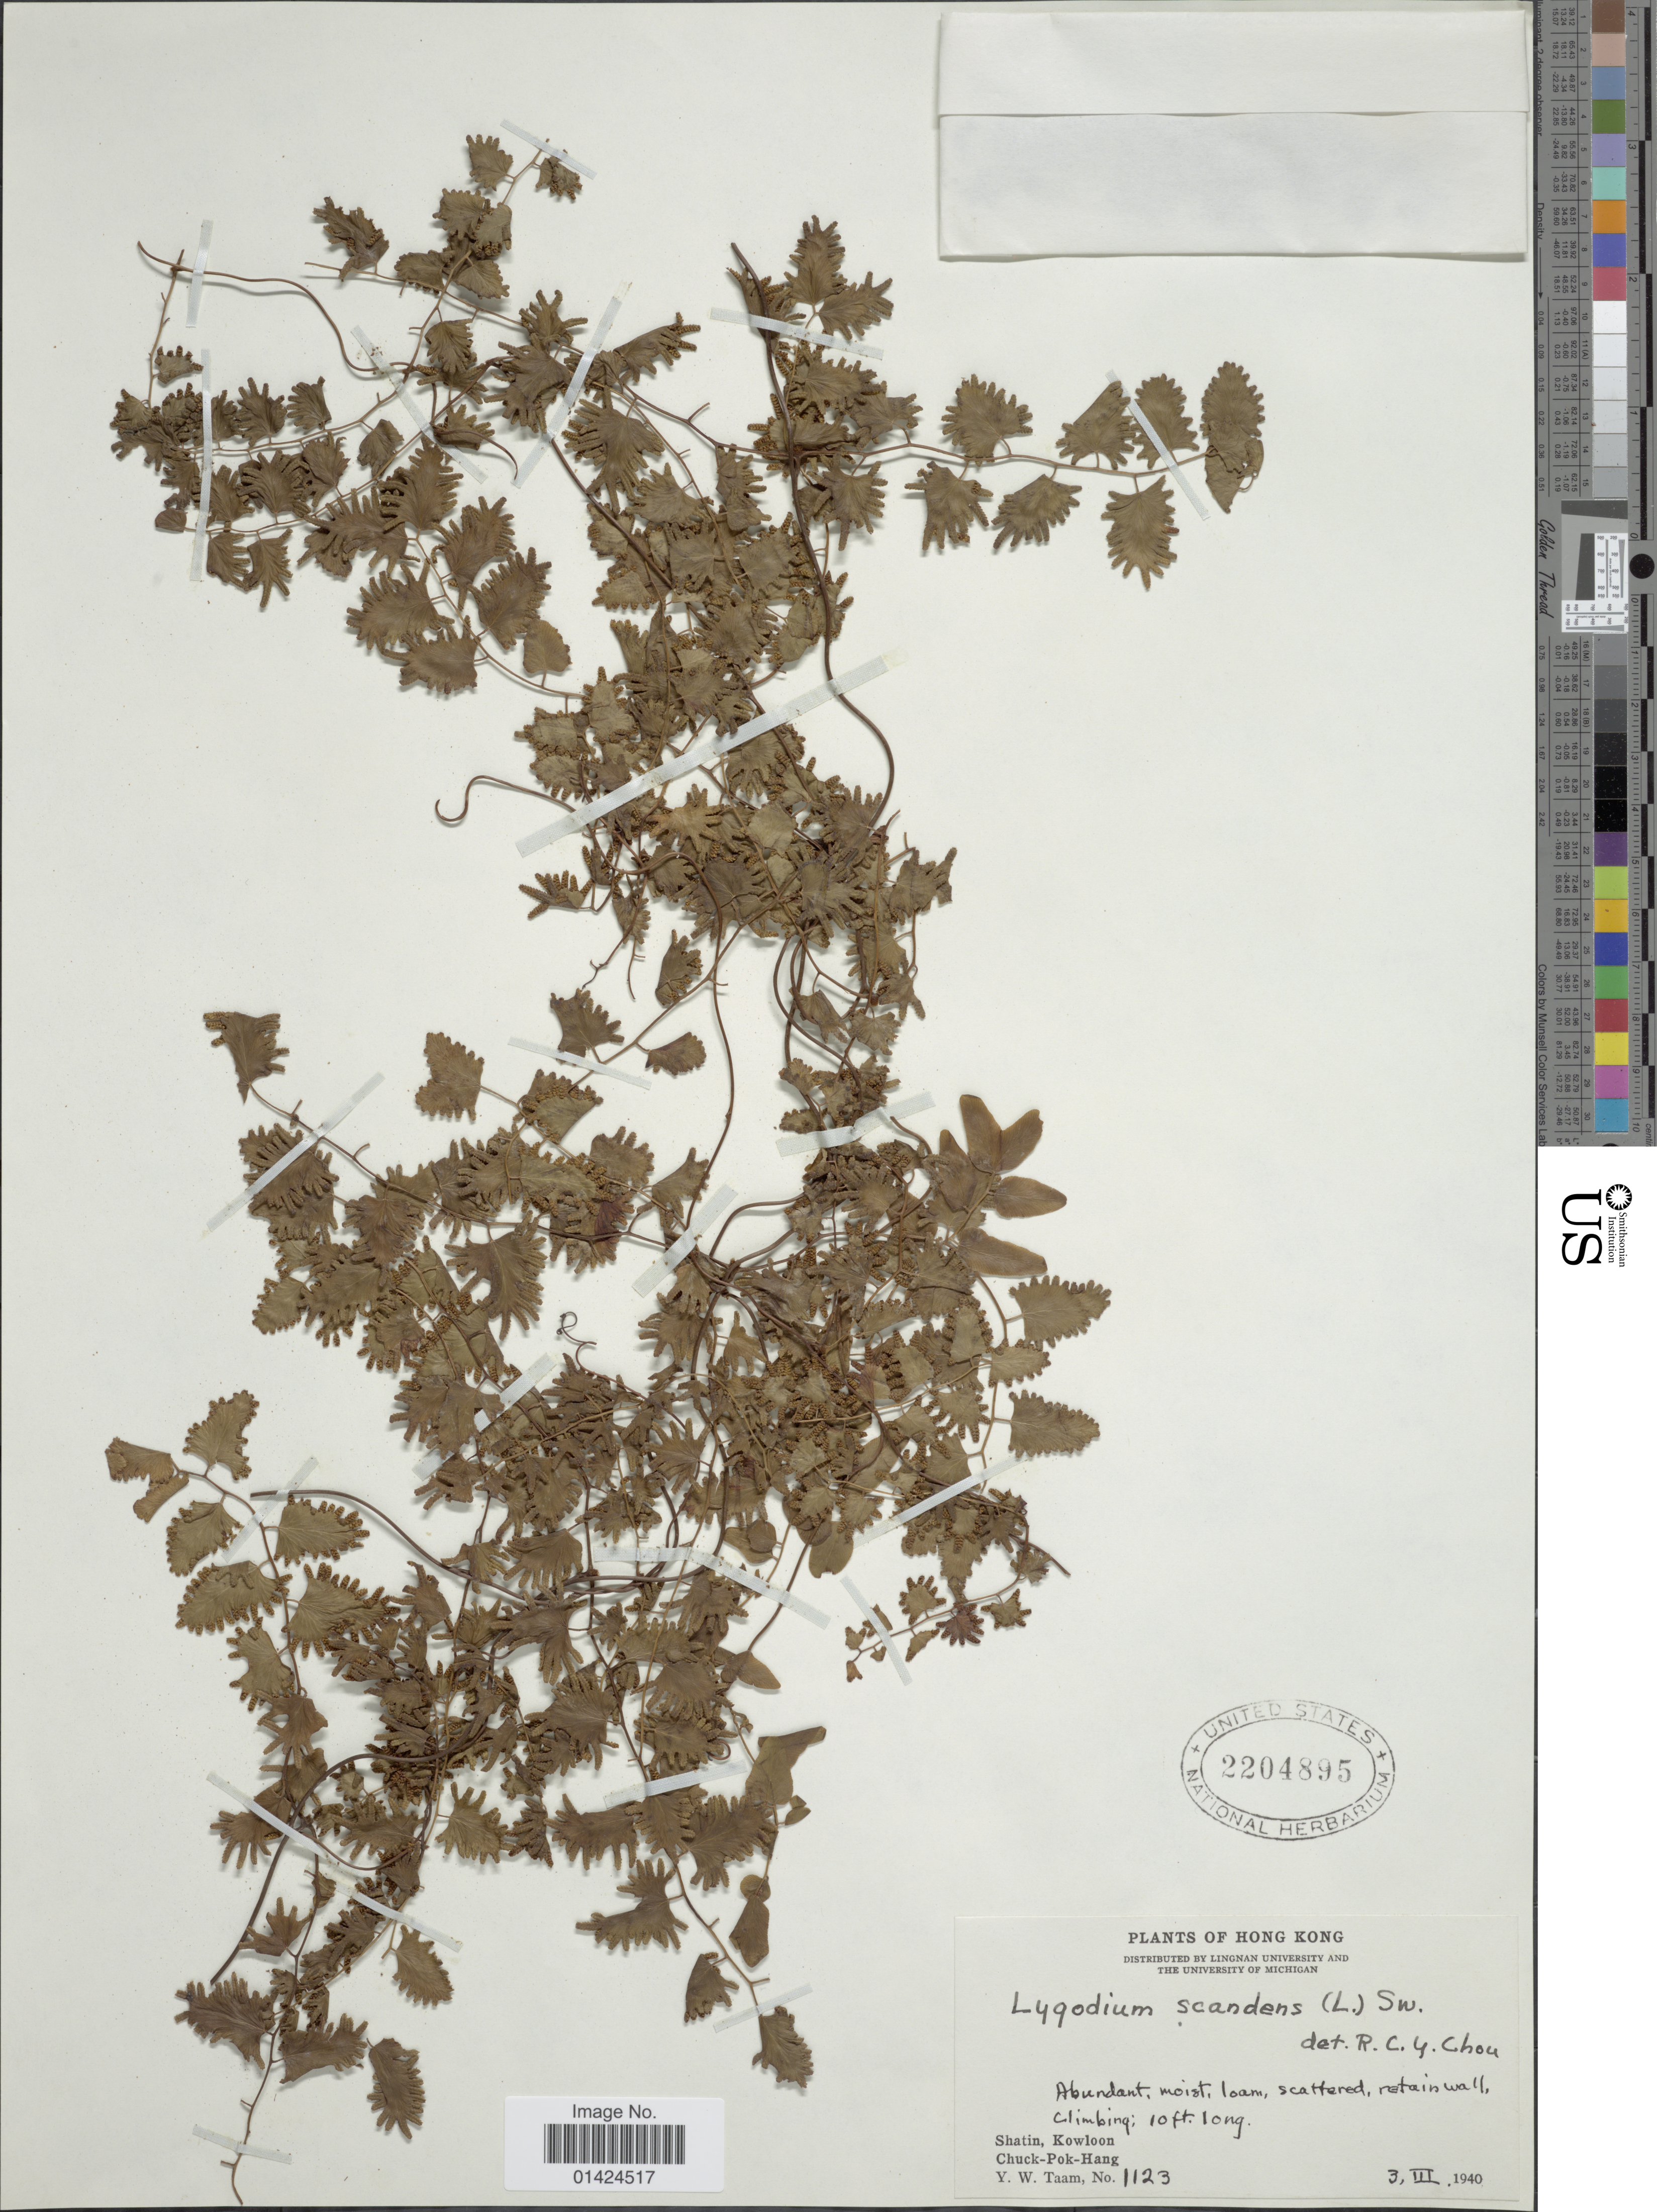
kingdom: Plantae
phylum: Tracheophyta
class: Polypodiopsida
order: Schizaeales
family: Lygodiaceae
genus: Lygodium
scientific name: Lygodium microphyllum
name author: (Cav.) R. Br.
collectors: Y. W. Taam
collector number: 1123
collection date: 1940-03-03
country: China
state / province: Hong Kong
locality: Shatin, Kowloon. Chuck-Pok-Hang.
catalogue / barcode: US 2204895